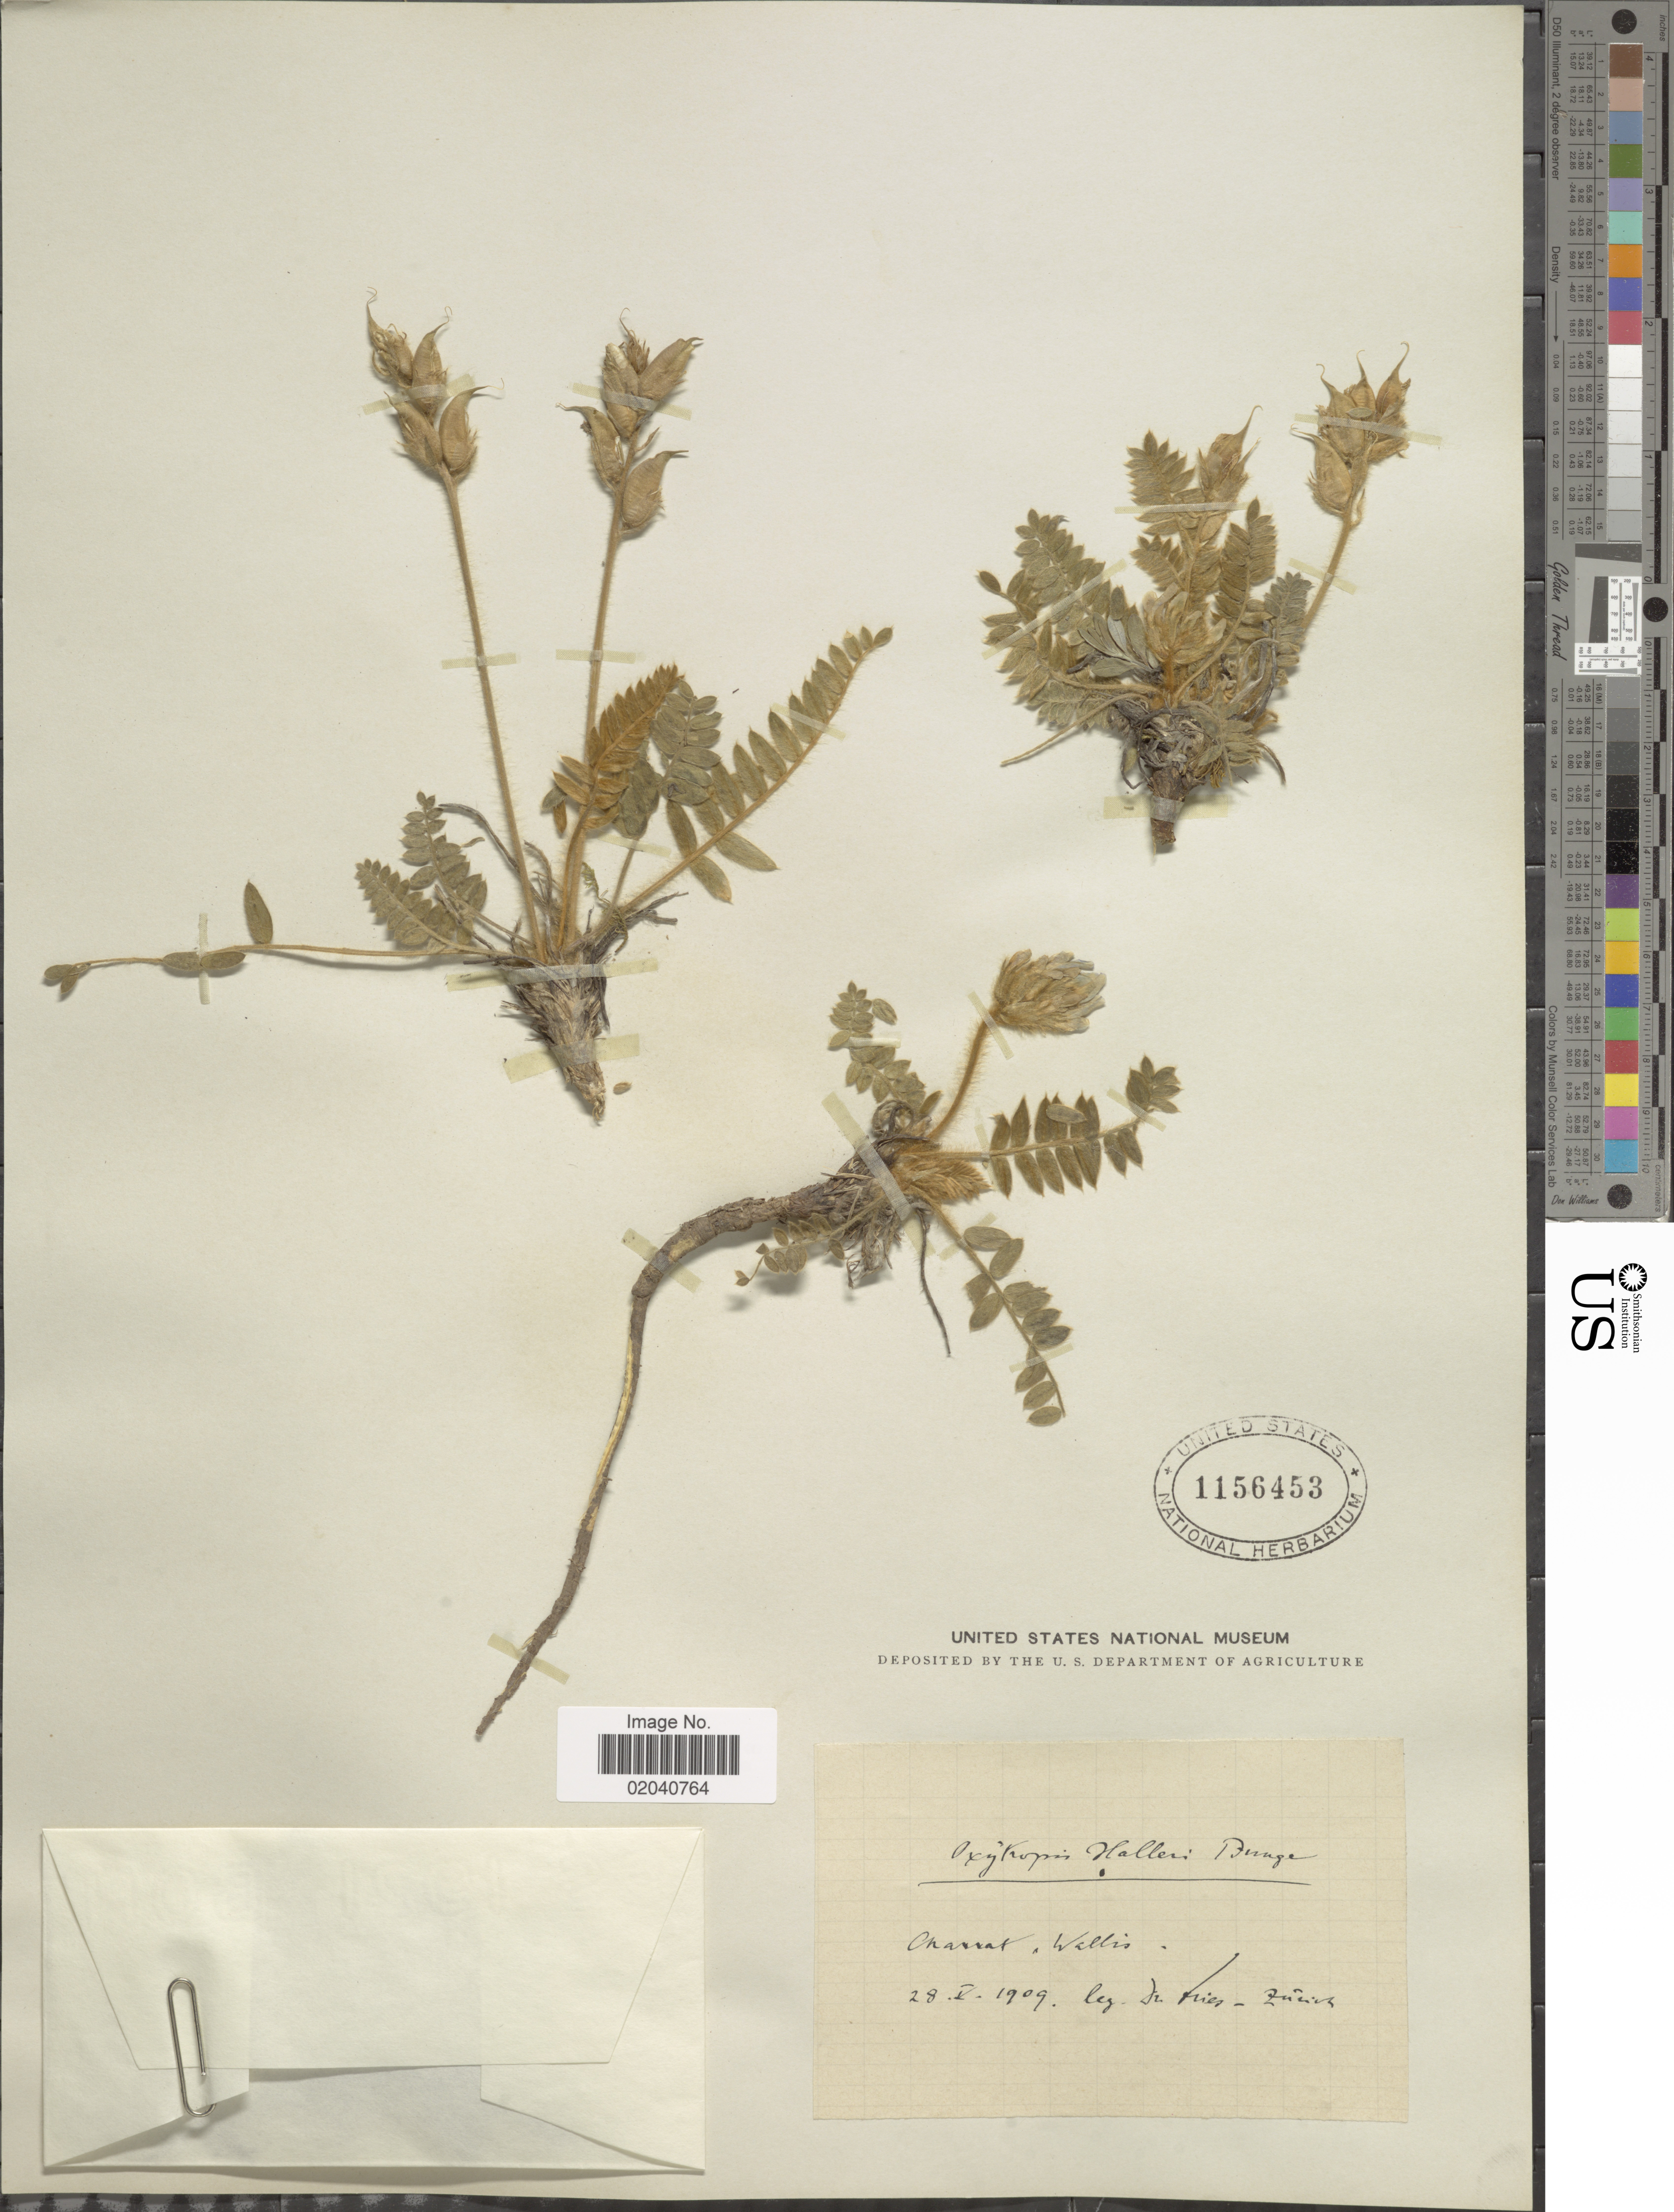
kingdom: Plantae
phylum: Tracheophyta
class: Magnoliopsida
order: Fabales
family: Fabaceae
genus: Oxytropis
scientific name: Oxytropis halleri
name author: Koch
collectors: Vries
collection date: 1909-05-28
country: Wallis and Futuna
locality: Charrat, Wallis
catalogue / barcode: US 1156453